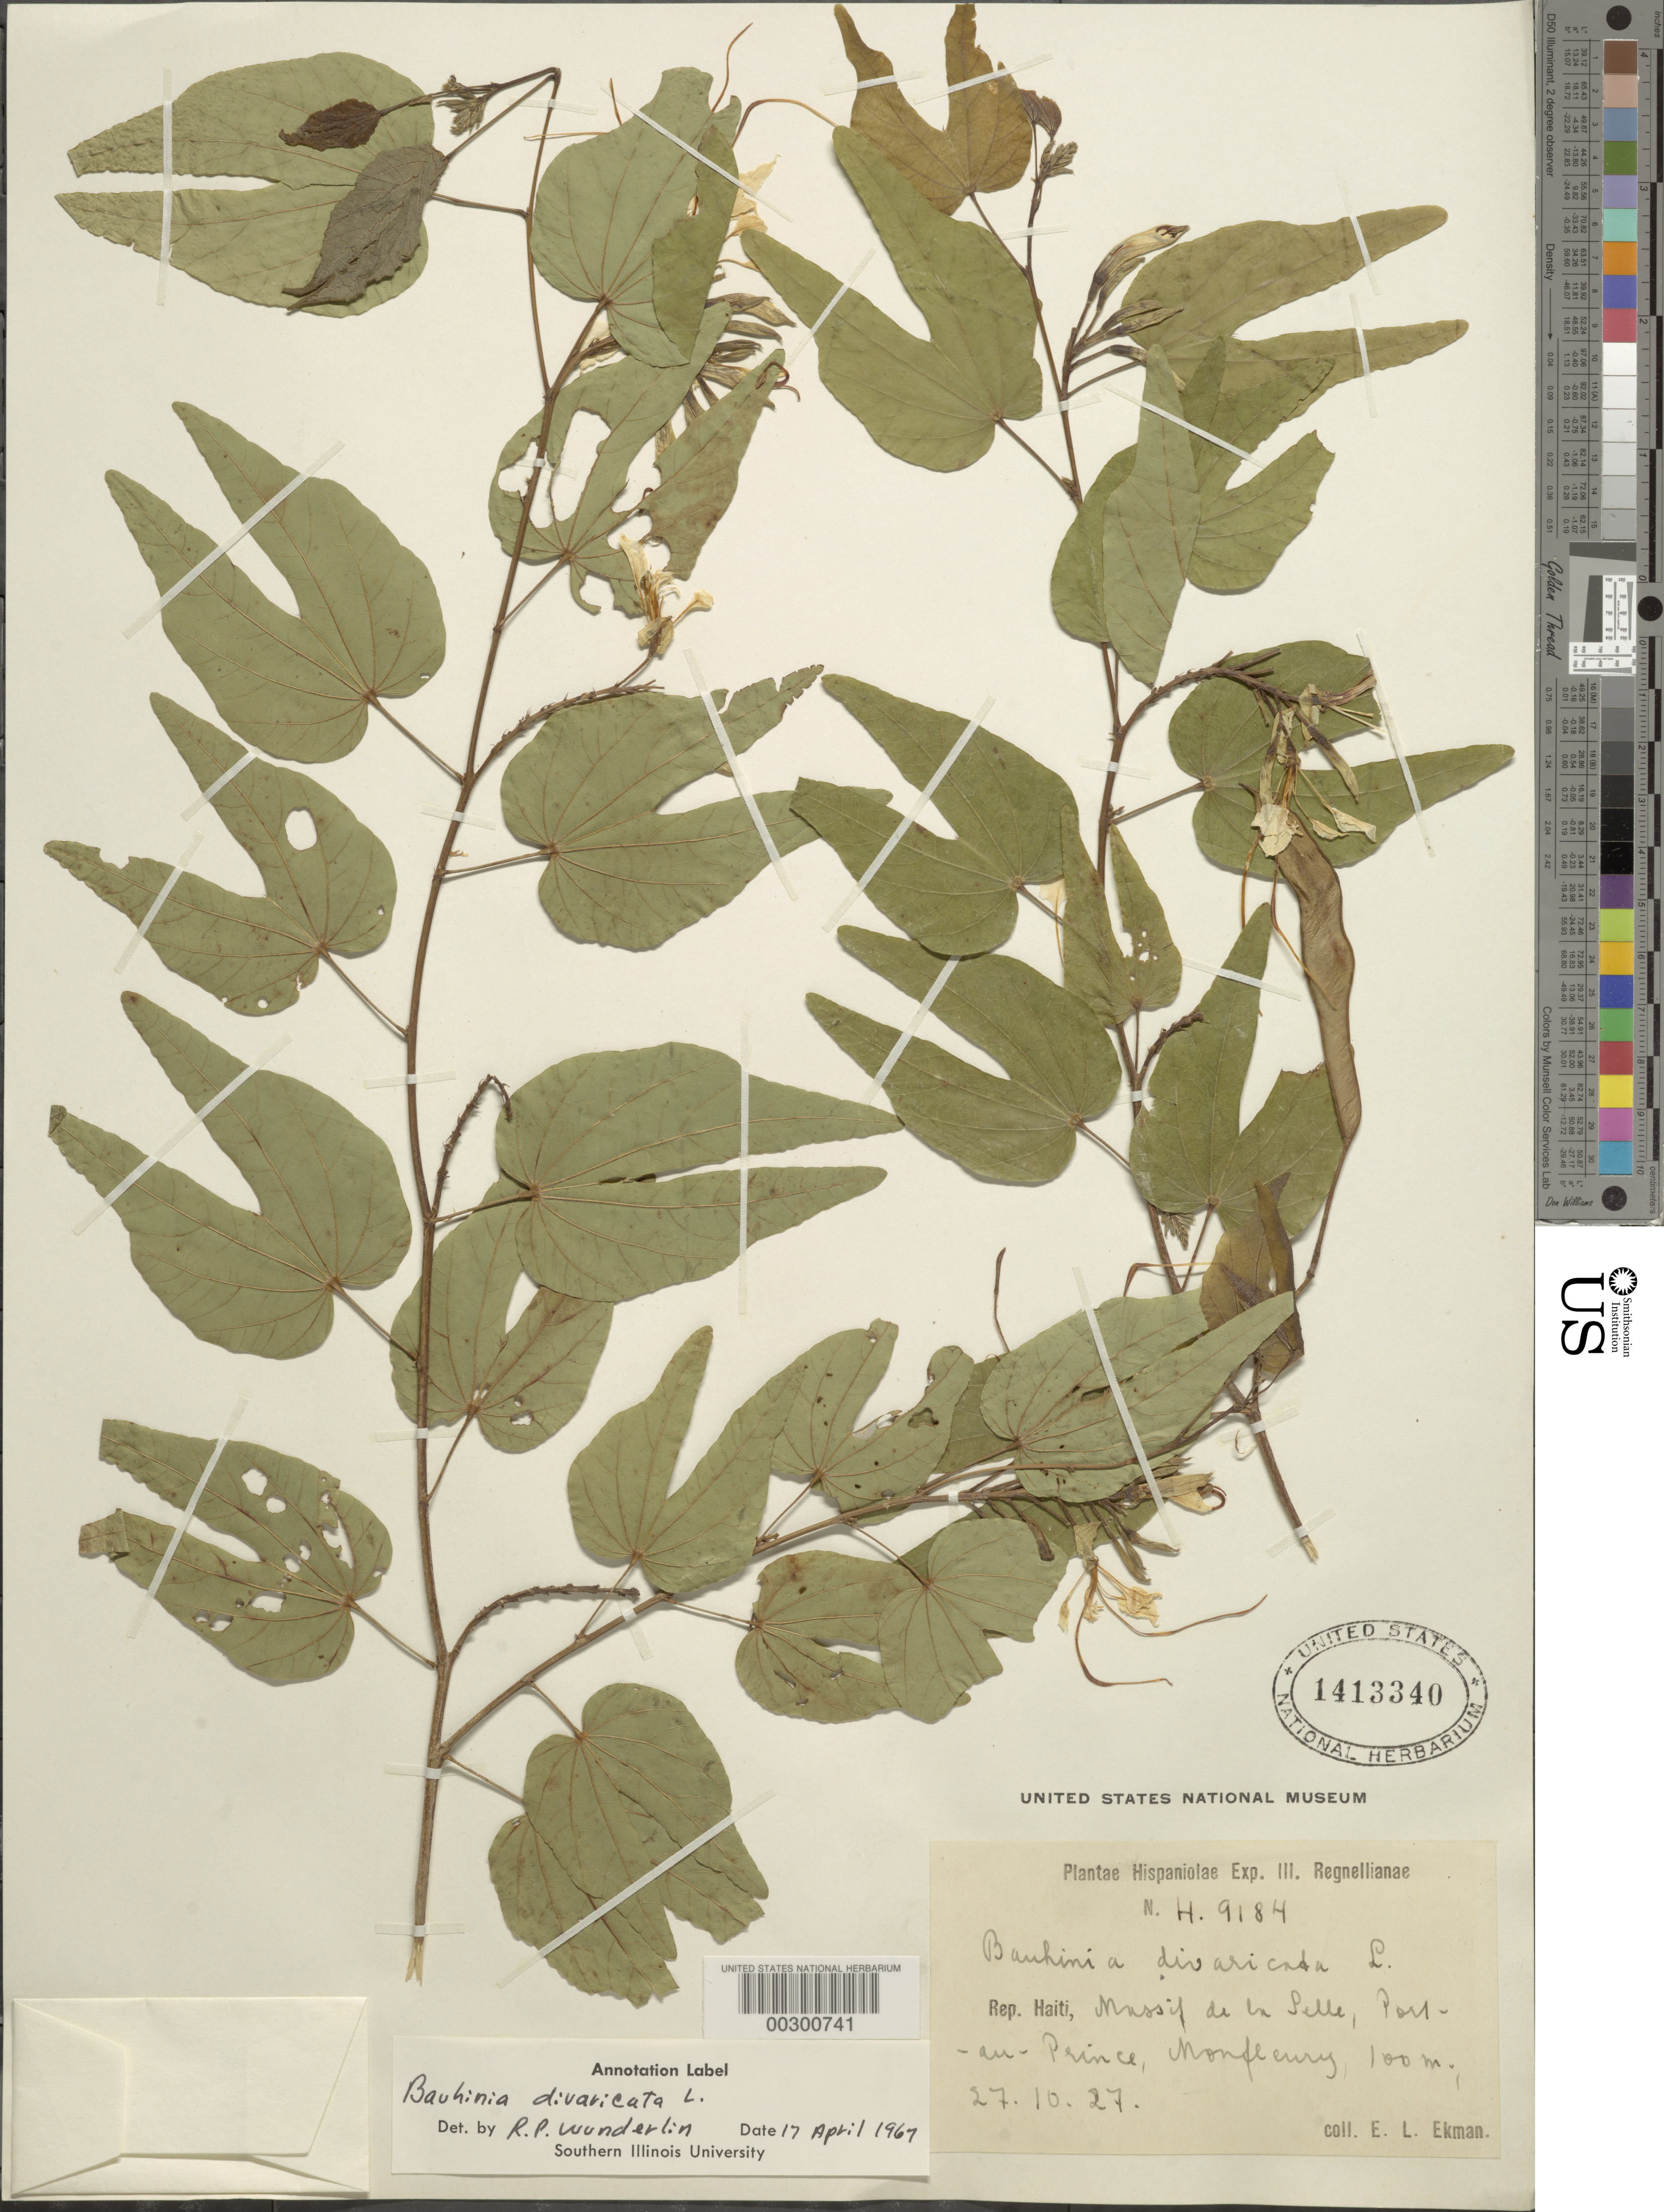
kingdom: Plantae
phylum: Tracheophyta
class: Magnoliopsida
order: Fabales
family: Fabaceae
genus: Bauhinia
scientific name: Bauhinia divaricata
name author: L.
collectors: E. L. Ekman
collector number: N.h. 9184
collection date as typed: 27 Oct 1927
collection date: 1927-10-27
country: Haiti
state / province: Ouest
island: Hispaniola Island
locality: Port au prince, massif de la selle, monfleury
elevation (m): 100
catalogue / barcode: US 1413340